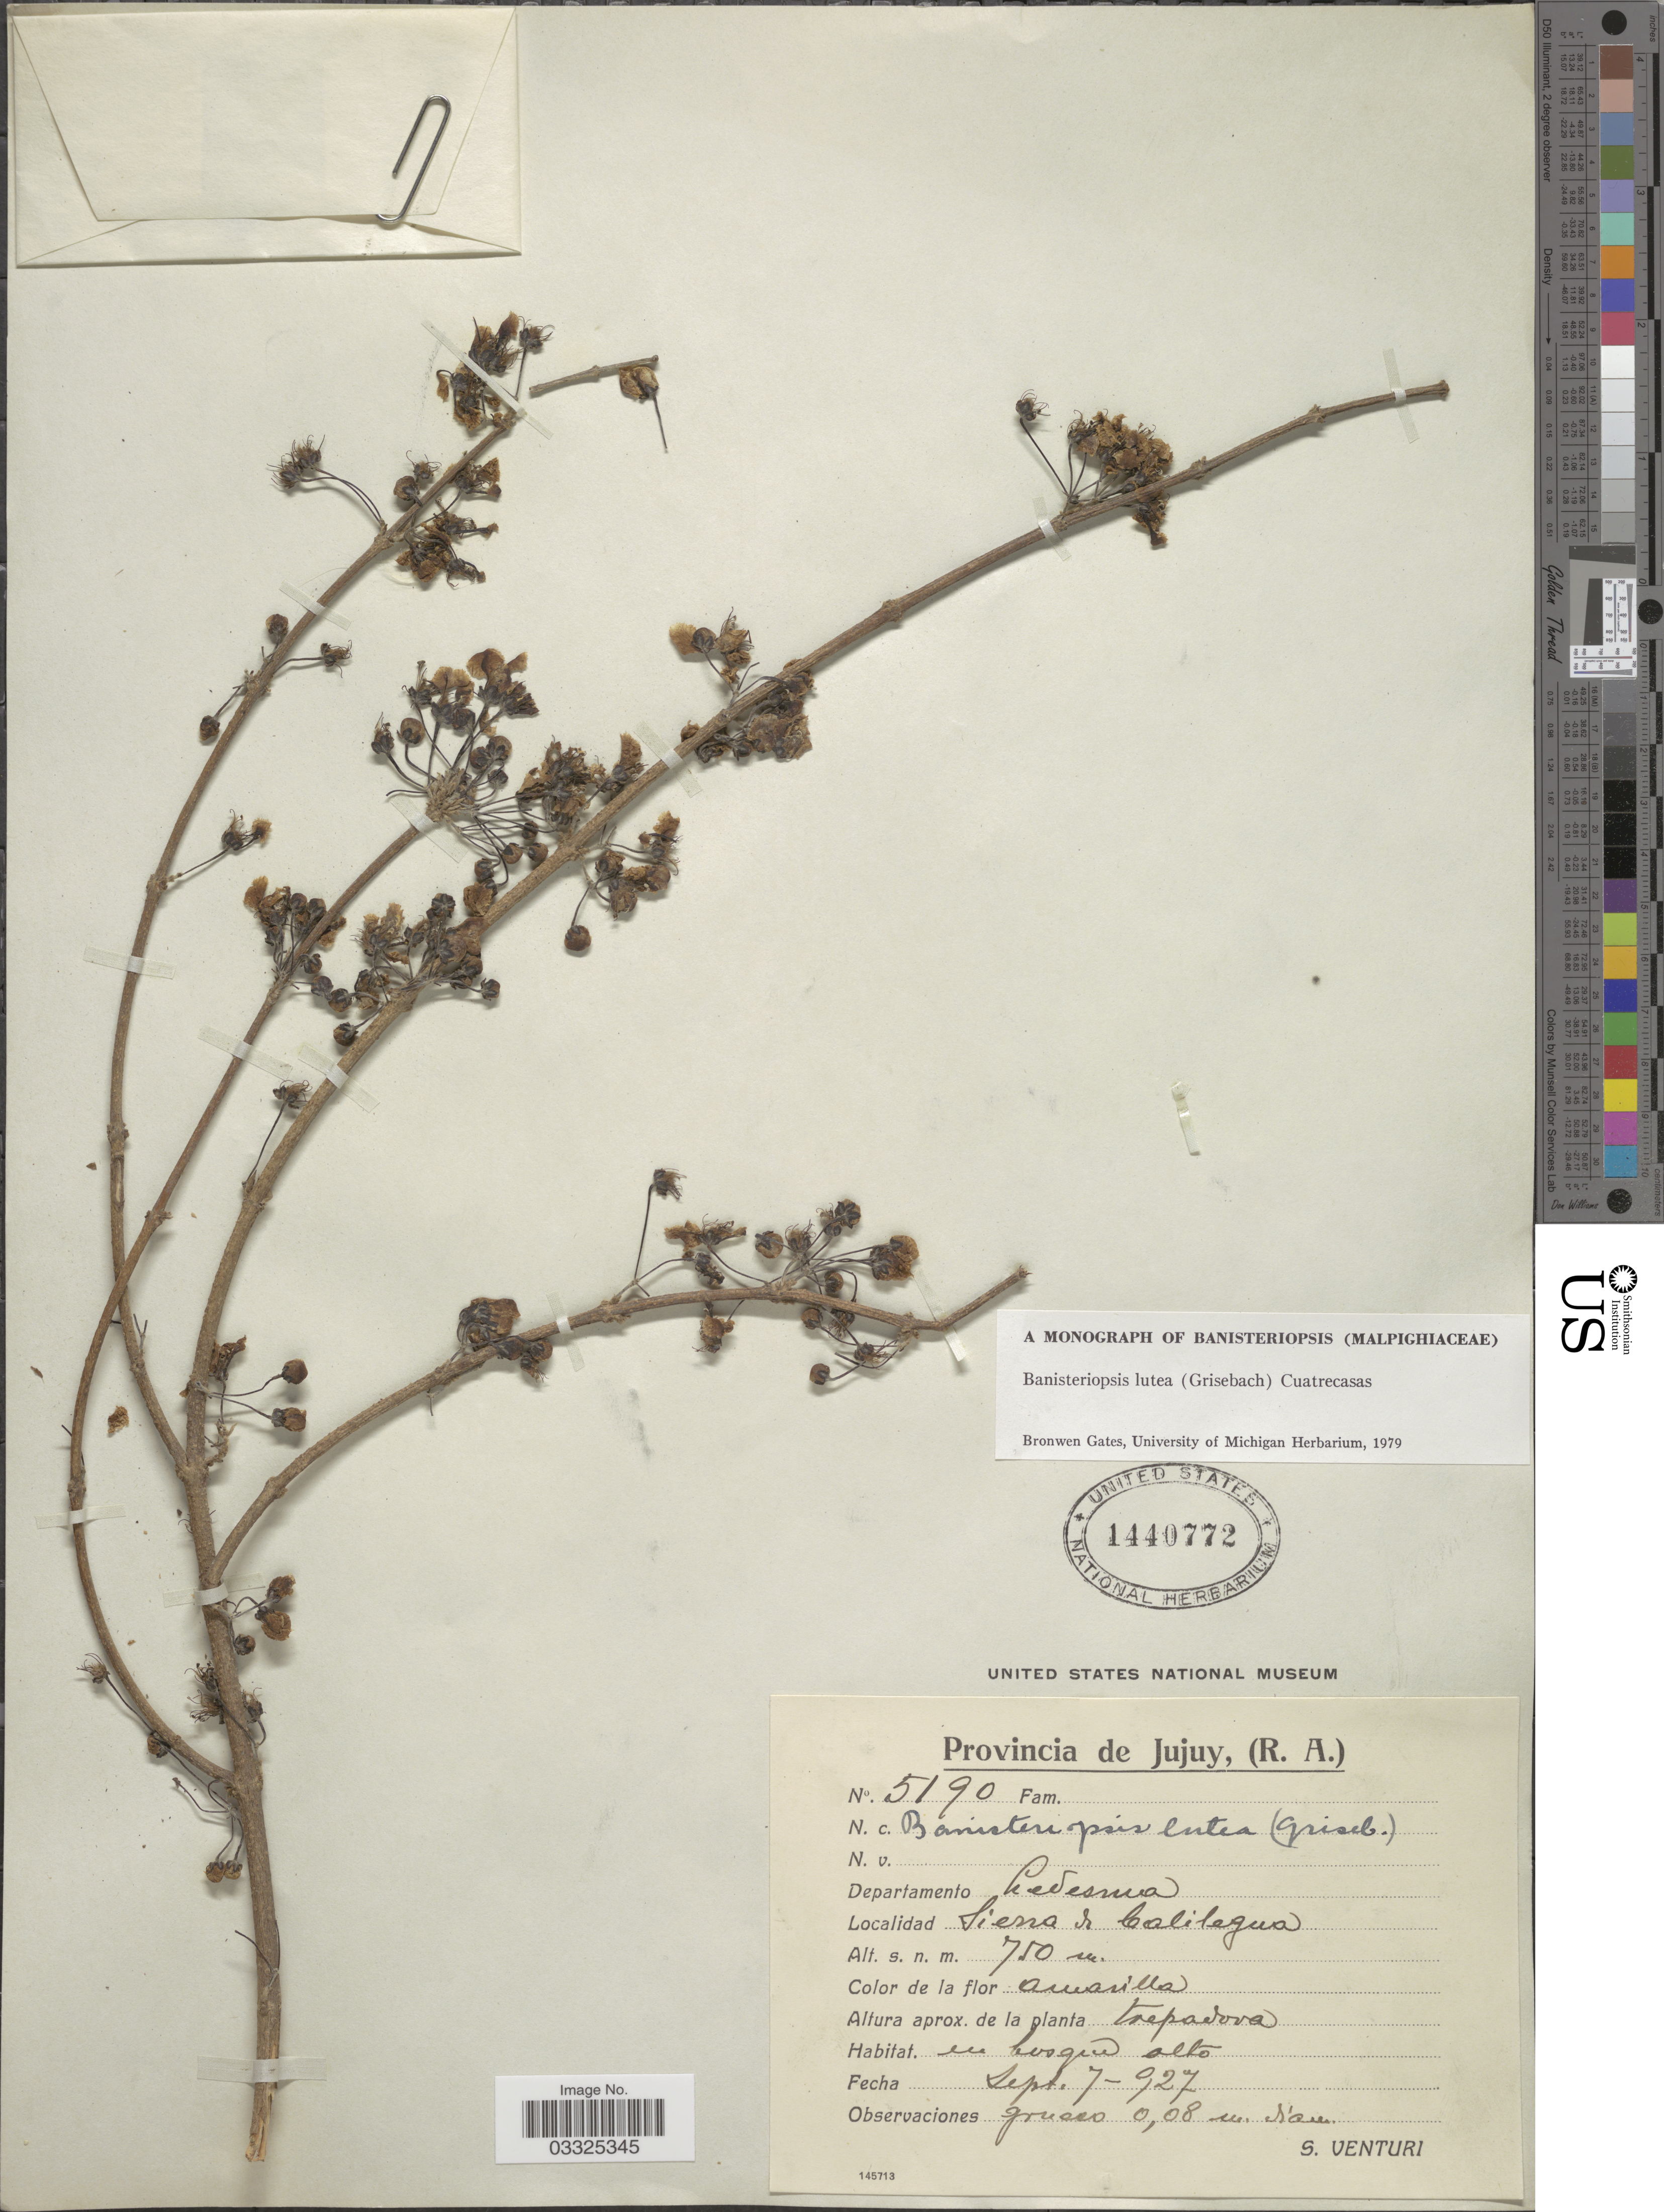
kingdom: Plantae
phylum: Tracheophyta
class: Magnoliopsida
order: Malpighiales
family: Malpighiaceae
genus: Banisteriopsis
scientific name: Banisteriopsis lutea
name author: (Griseb.) Cuatrec.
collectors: S. Venturi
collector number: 5190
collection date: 1927-09-07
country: Argentina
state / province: Jujuy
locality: Departamento Ledesma, Sierra de Calilegua.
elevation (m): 750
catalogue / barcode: US 1440772